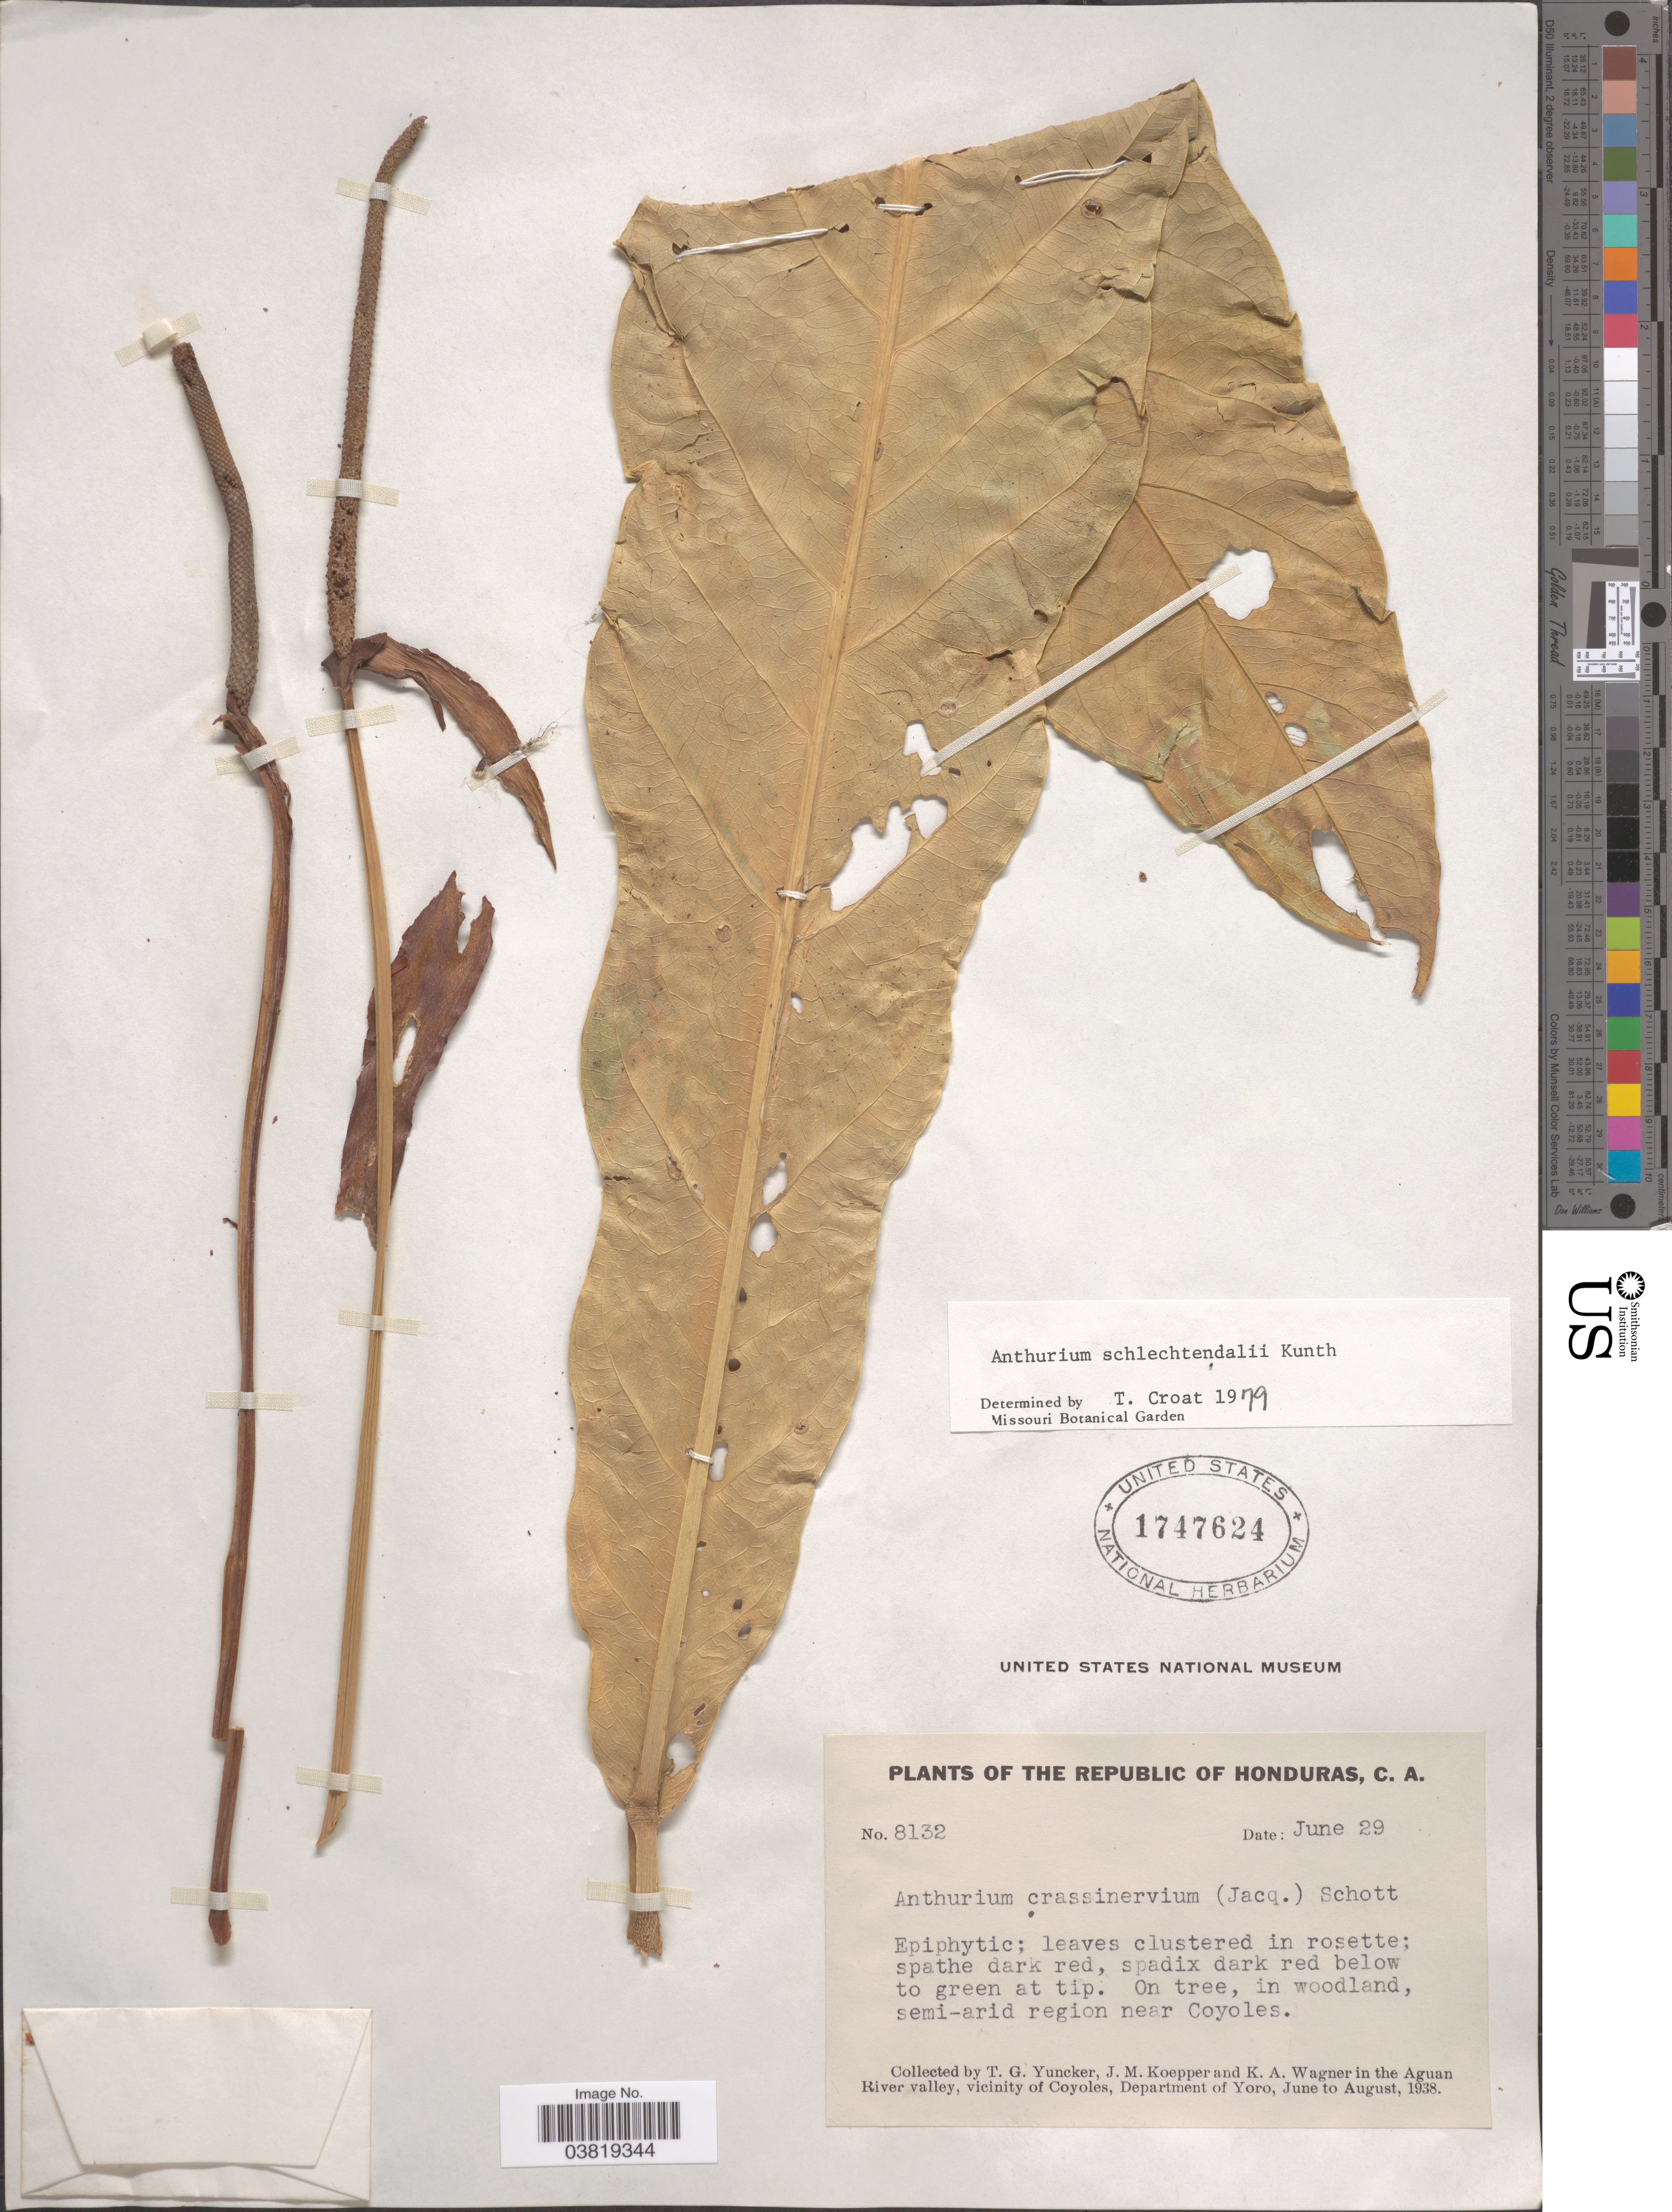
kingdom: Plantae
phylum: Tracheophyta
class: Liliopsida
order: Alismatales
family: Araceae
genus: Anthurium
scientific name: Anthurium schlechtendalii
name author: Kunth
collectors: T. G. Yuncker, J. M. Koepper & K. A. Wagner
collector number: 8132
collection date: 1938-06-29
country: Honduras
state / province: Yoro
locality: The Republic of Honduras. Semi-arid region near Coyoles. In the Aguan River valley, vicinity of Coyoles, Department of Yoro.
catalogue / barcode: US 1747624